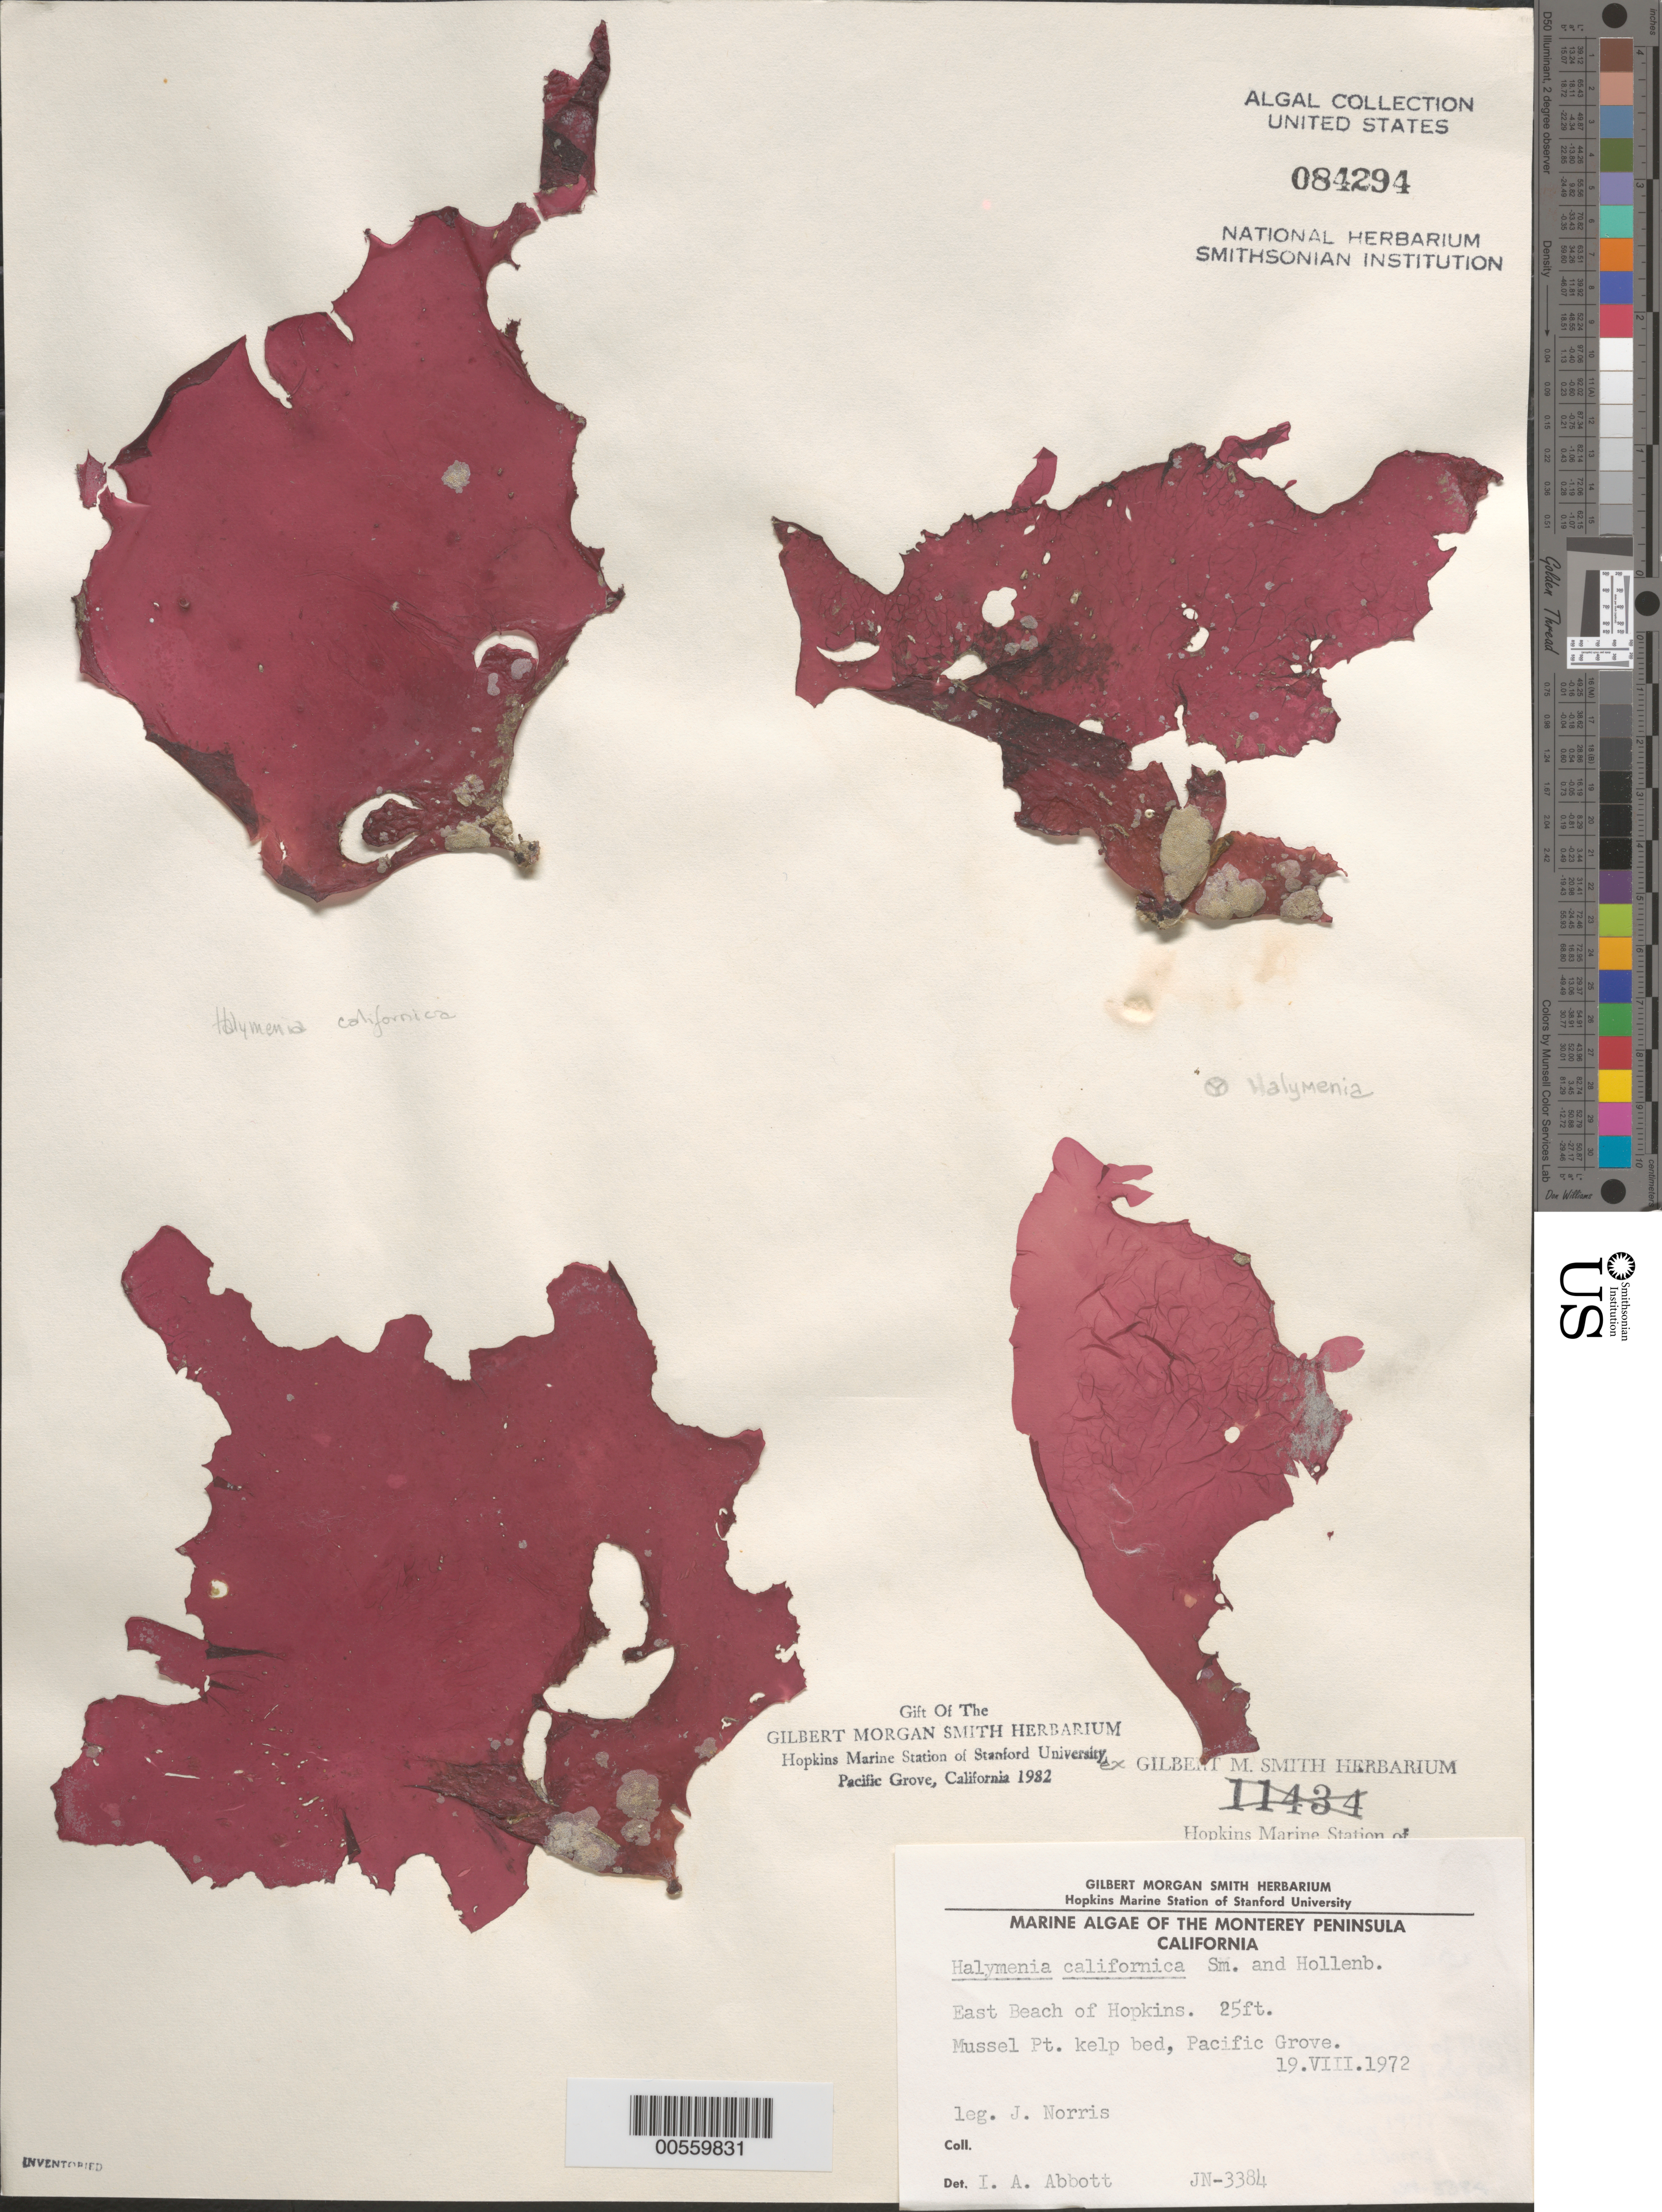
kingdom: Plantae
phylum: Rhodophyta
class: Florideophyceae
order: Halymeniales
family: Halymeniaceae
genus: Halymenia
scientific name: Halymenia californica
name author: G.M. Sm. & Hollenb.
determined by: Abbott, Isabella A.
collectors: J. N. Norris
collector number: JN-3384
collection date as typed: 19 Aug 1972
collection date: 1972-08-19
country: United States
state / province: California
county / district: Monterey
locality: East Beach, Hopkins Marine Station, Mussel Point, Pacific Grove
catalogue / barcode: US 84294